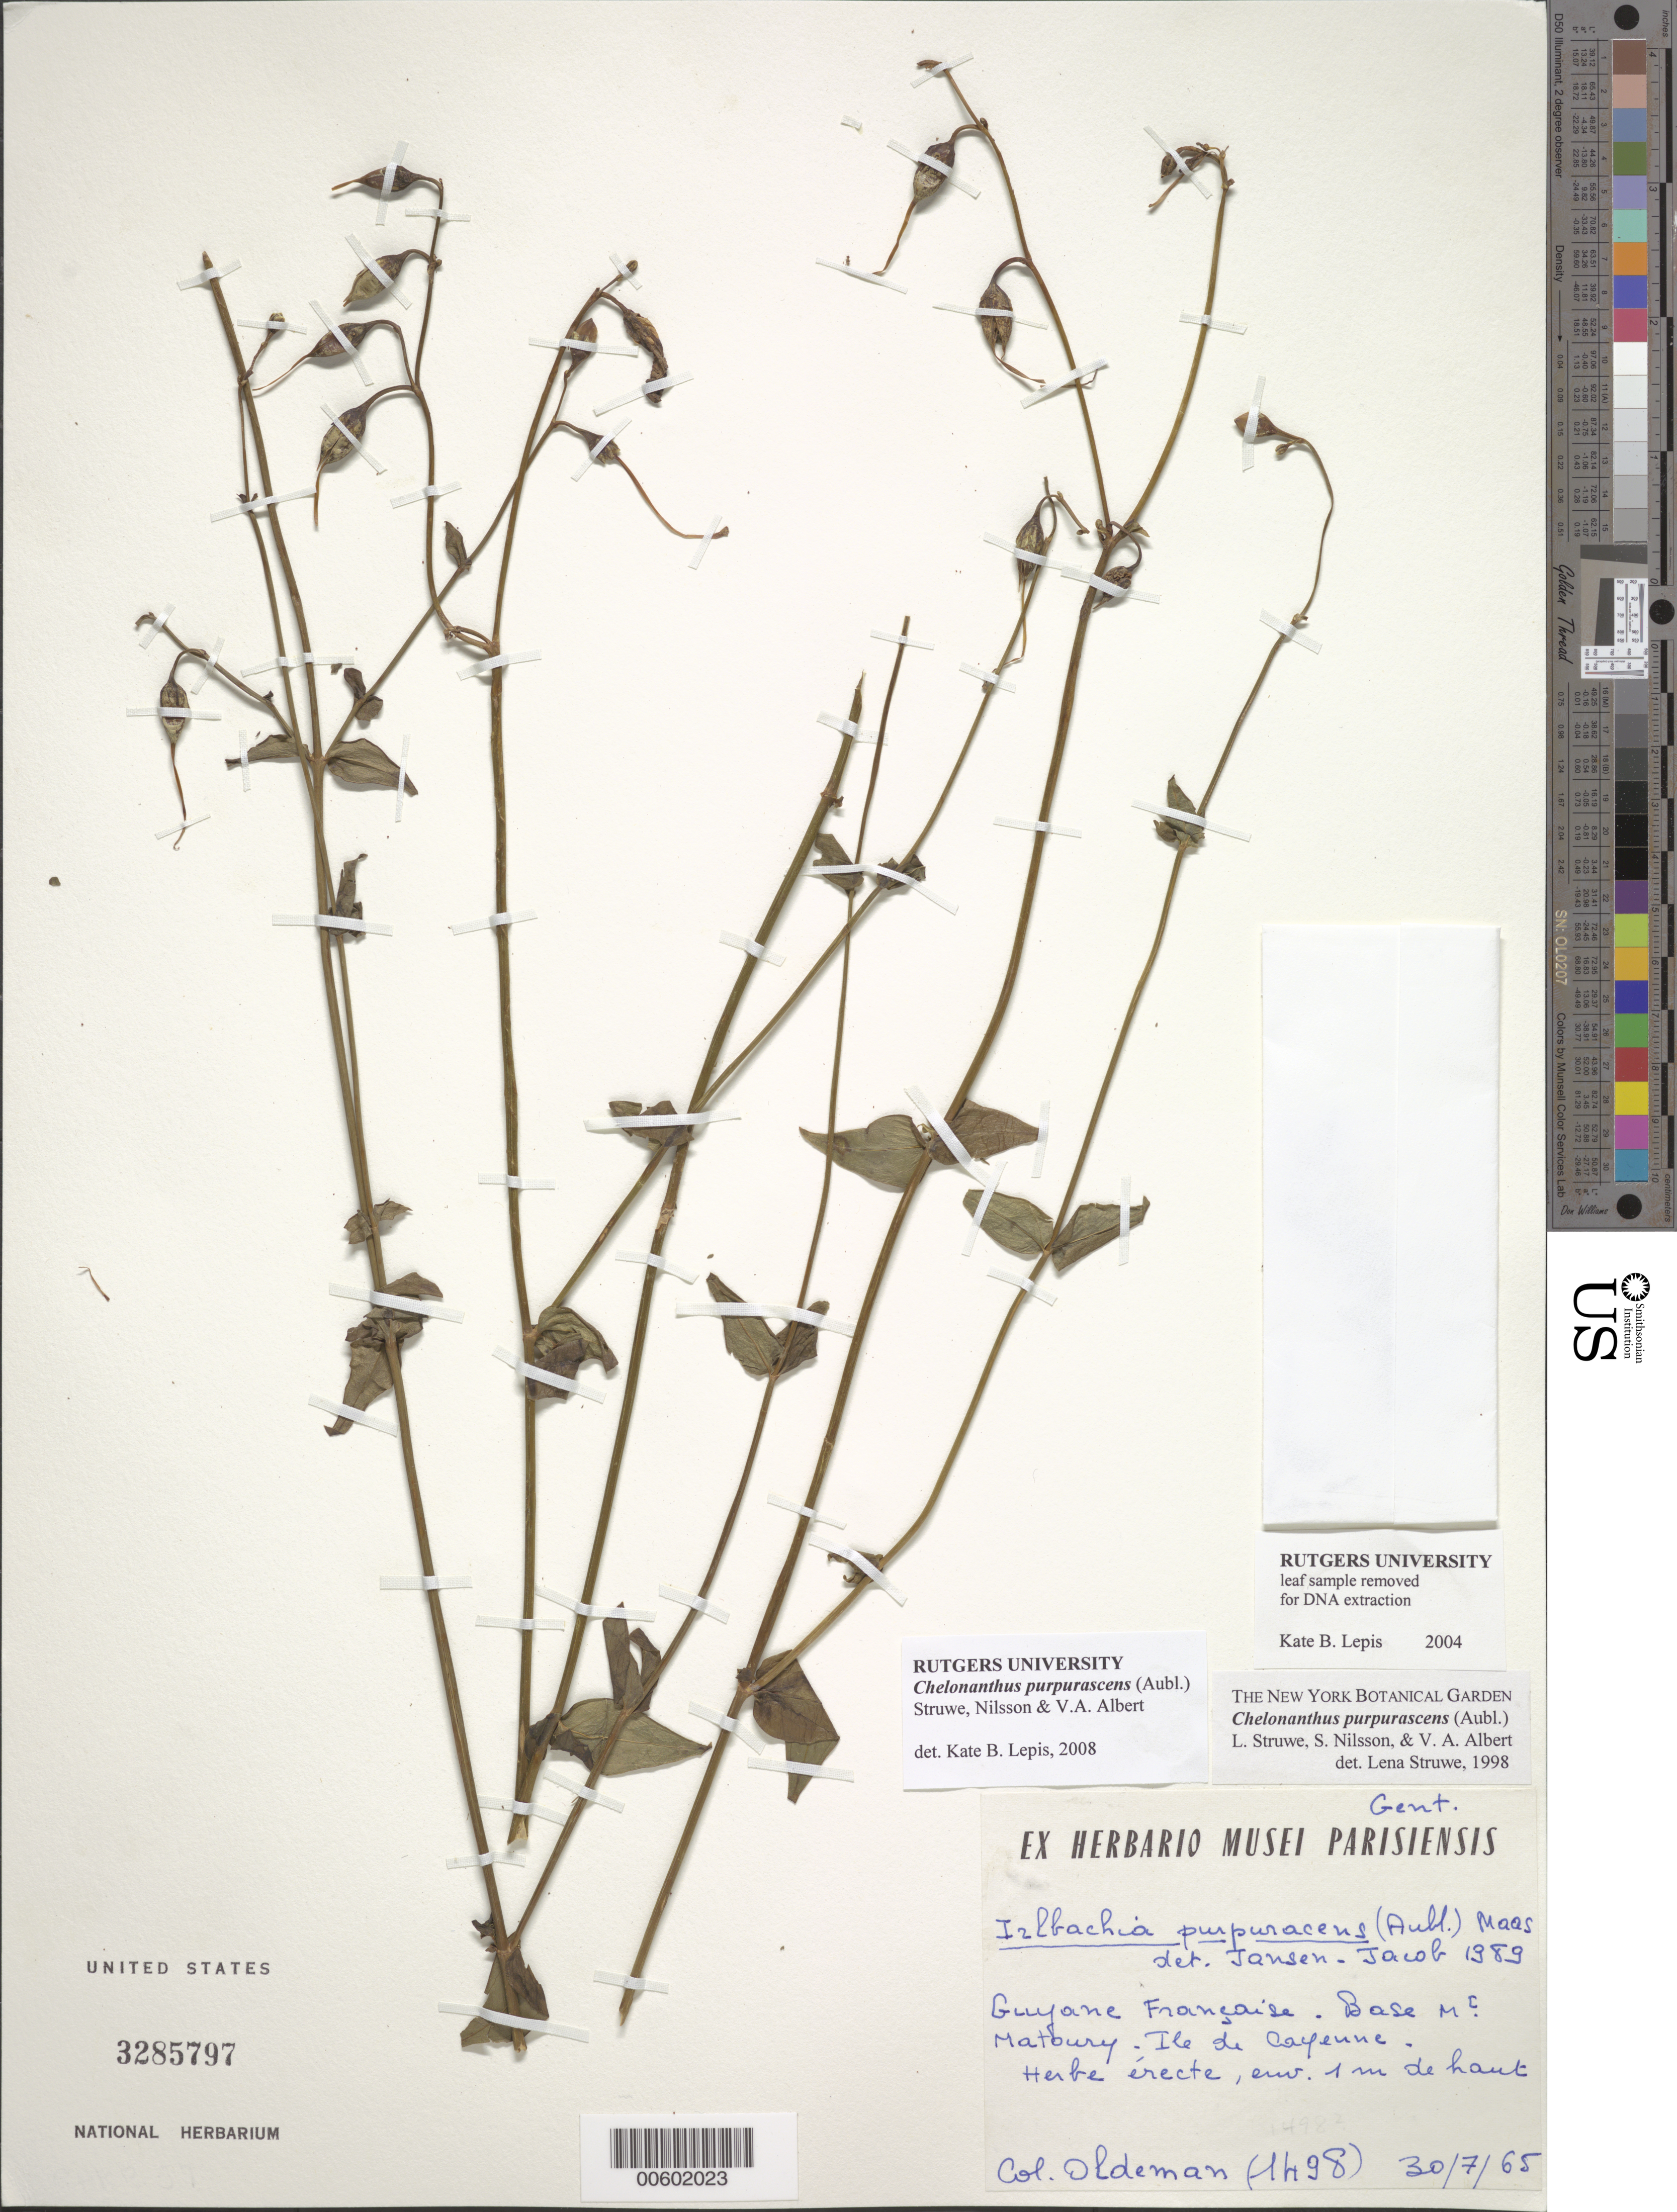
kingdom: Plantae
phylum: Tracheophyta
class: Magnoliopsida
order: Gentianales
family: Gentianaceae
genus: Chelonanthus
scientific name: Chelonanthus purpurascens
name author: (Aubl.) Struwe et al.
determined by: Struwe, L.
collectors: R. Oldeman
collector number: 1498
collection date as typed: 30-Jul-65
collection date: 1965-07-30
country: French Guiana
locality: Ile de Cayenne, Mont Grand Matoury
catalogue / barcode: US 3285797